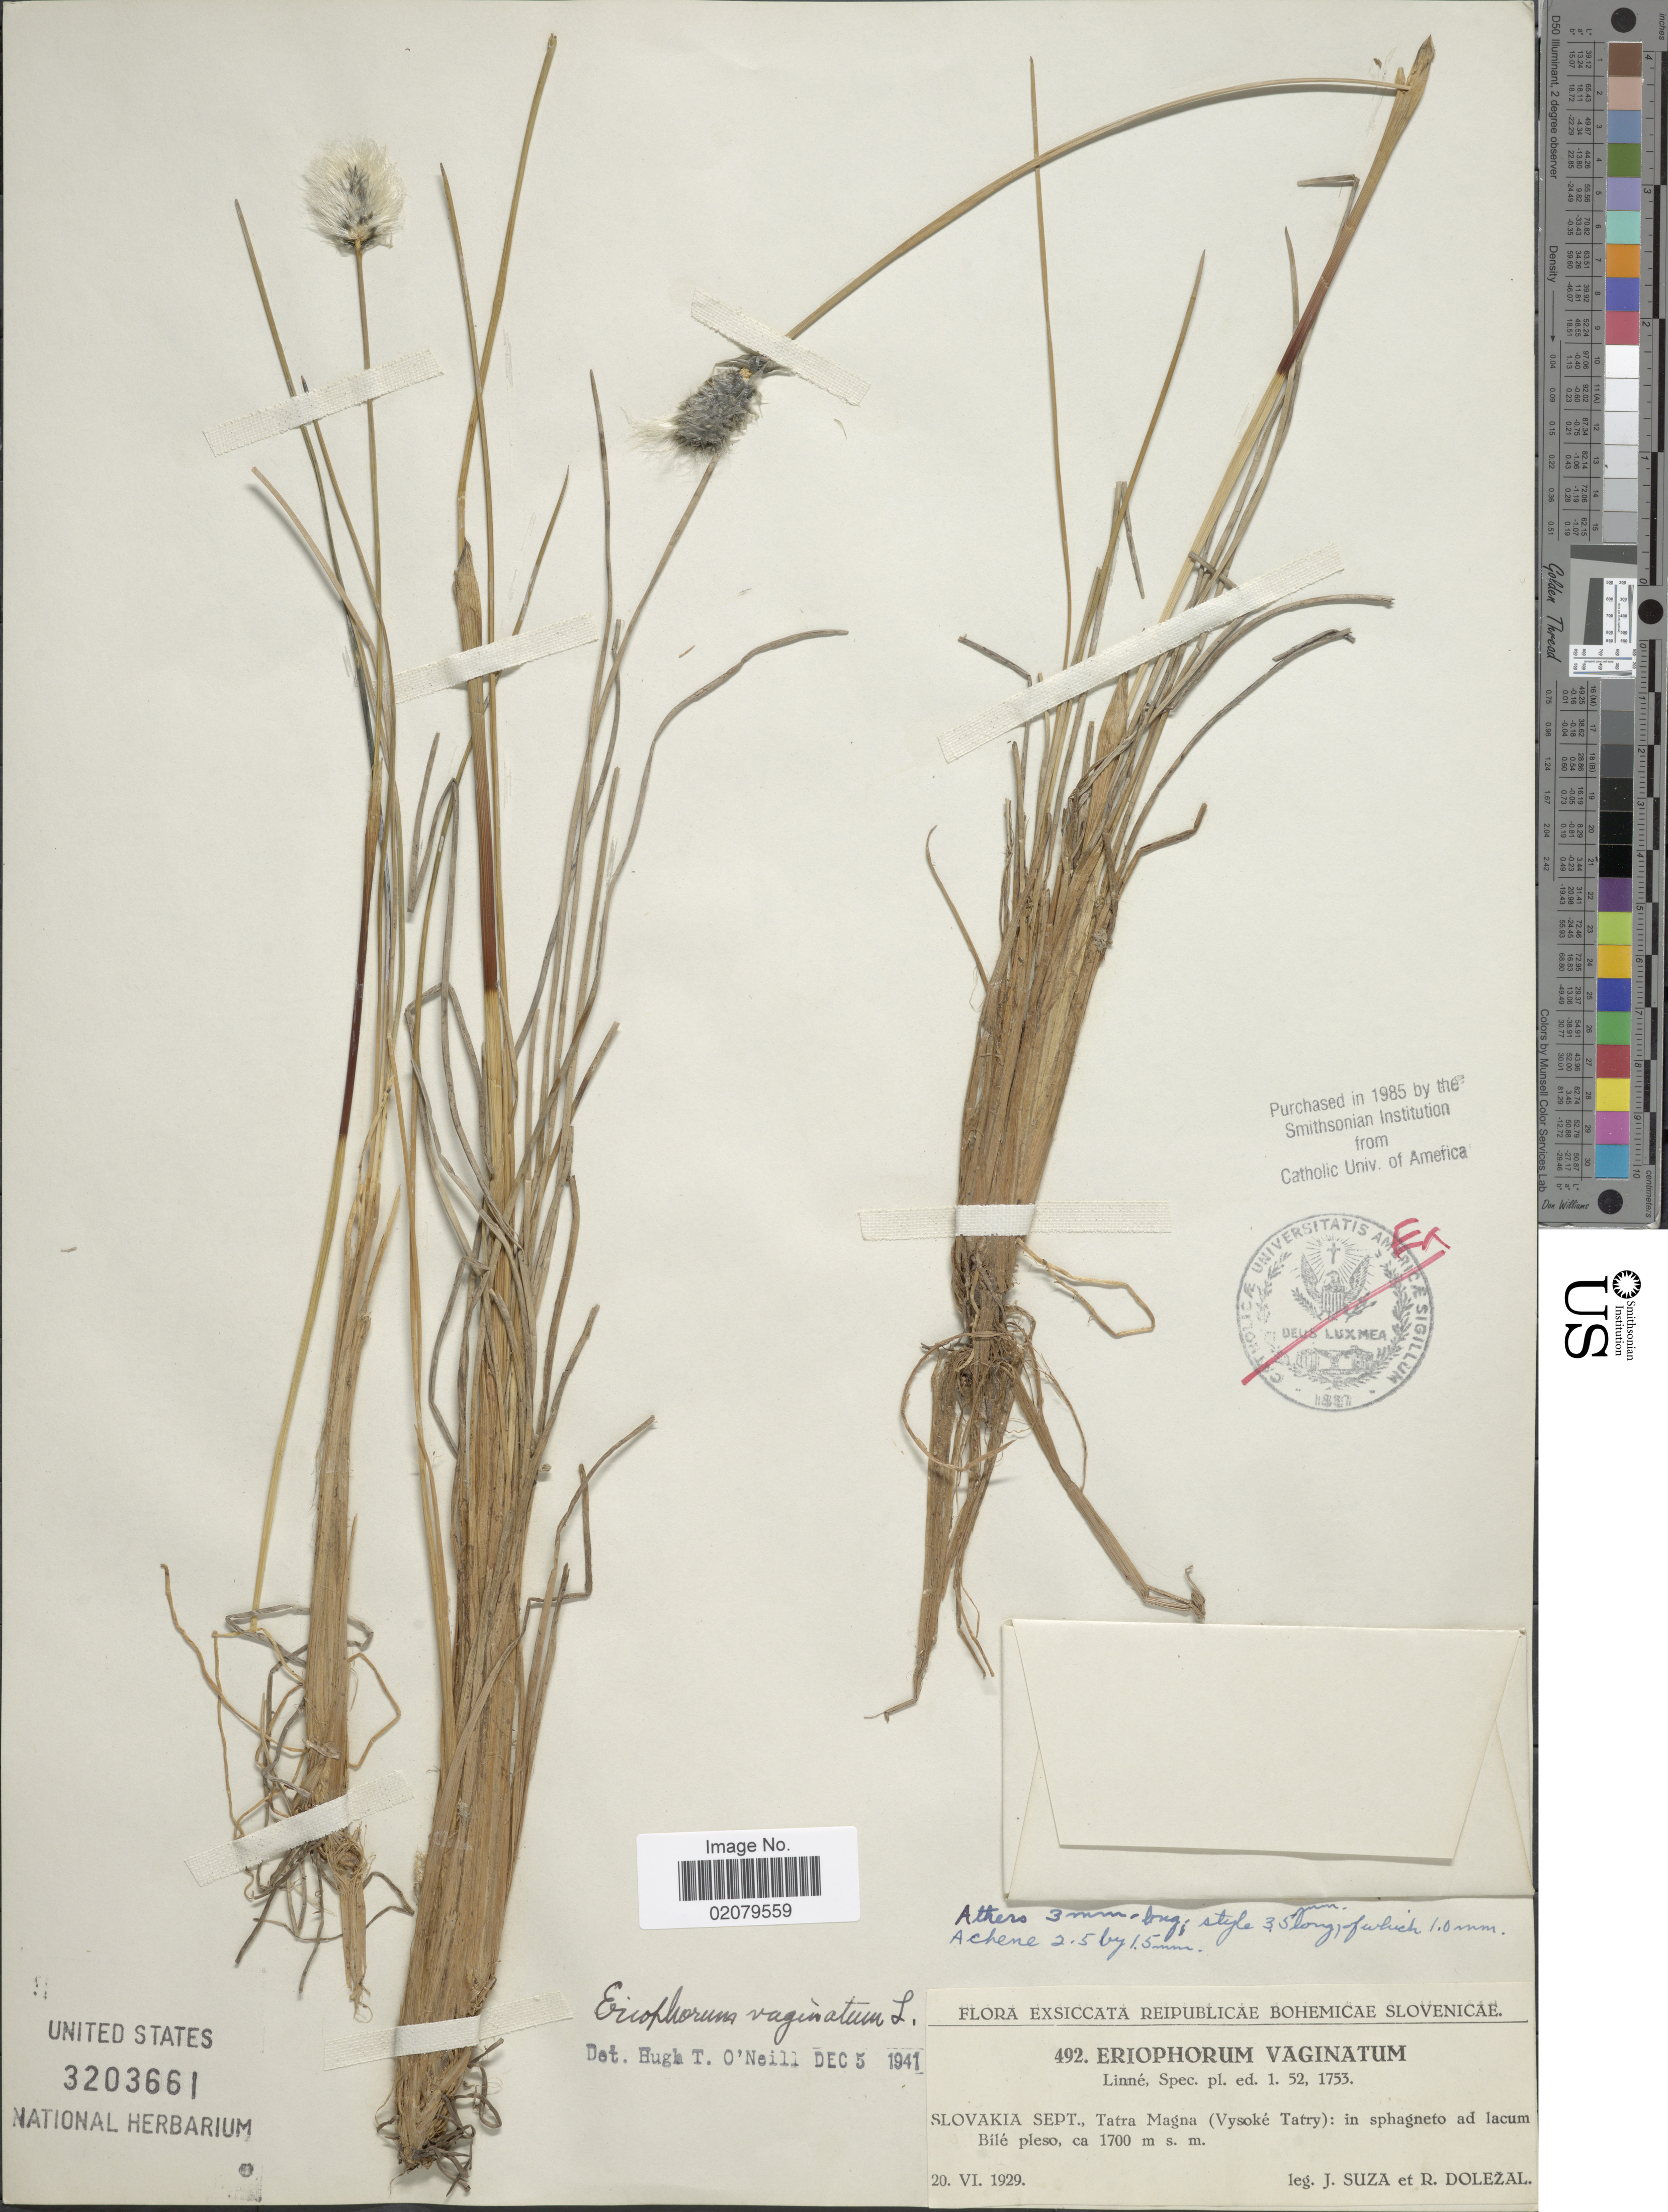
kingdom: Plantae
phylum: Tracheophyta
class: Liliopsida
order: Poales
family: Cyperaceae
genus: Eriophorum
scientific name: Eriophorum vaginatum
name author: L.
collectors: J. Suza & R. Dolezal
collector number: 492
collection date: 1929-06-20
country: Slovakia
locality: Slovakia Sept. Tatra Magna (Vysoke Tatry): in sphagneto ad lacum Bile pleso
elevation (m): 1700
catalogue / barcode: US 3203661